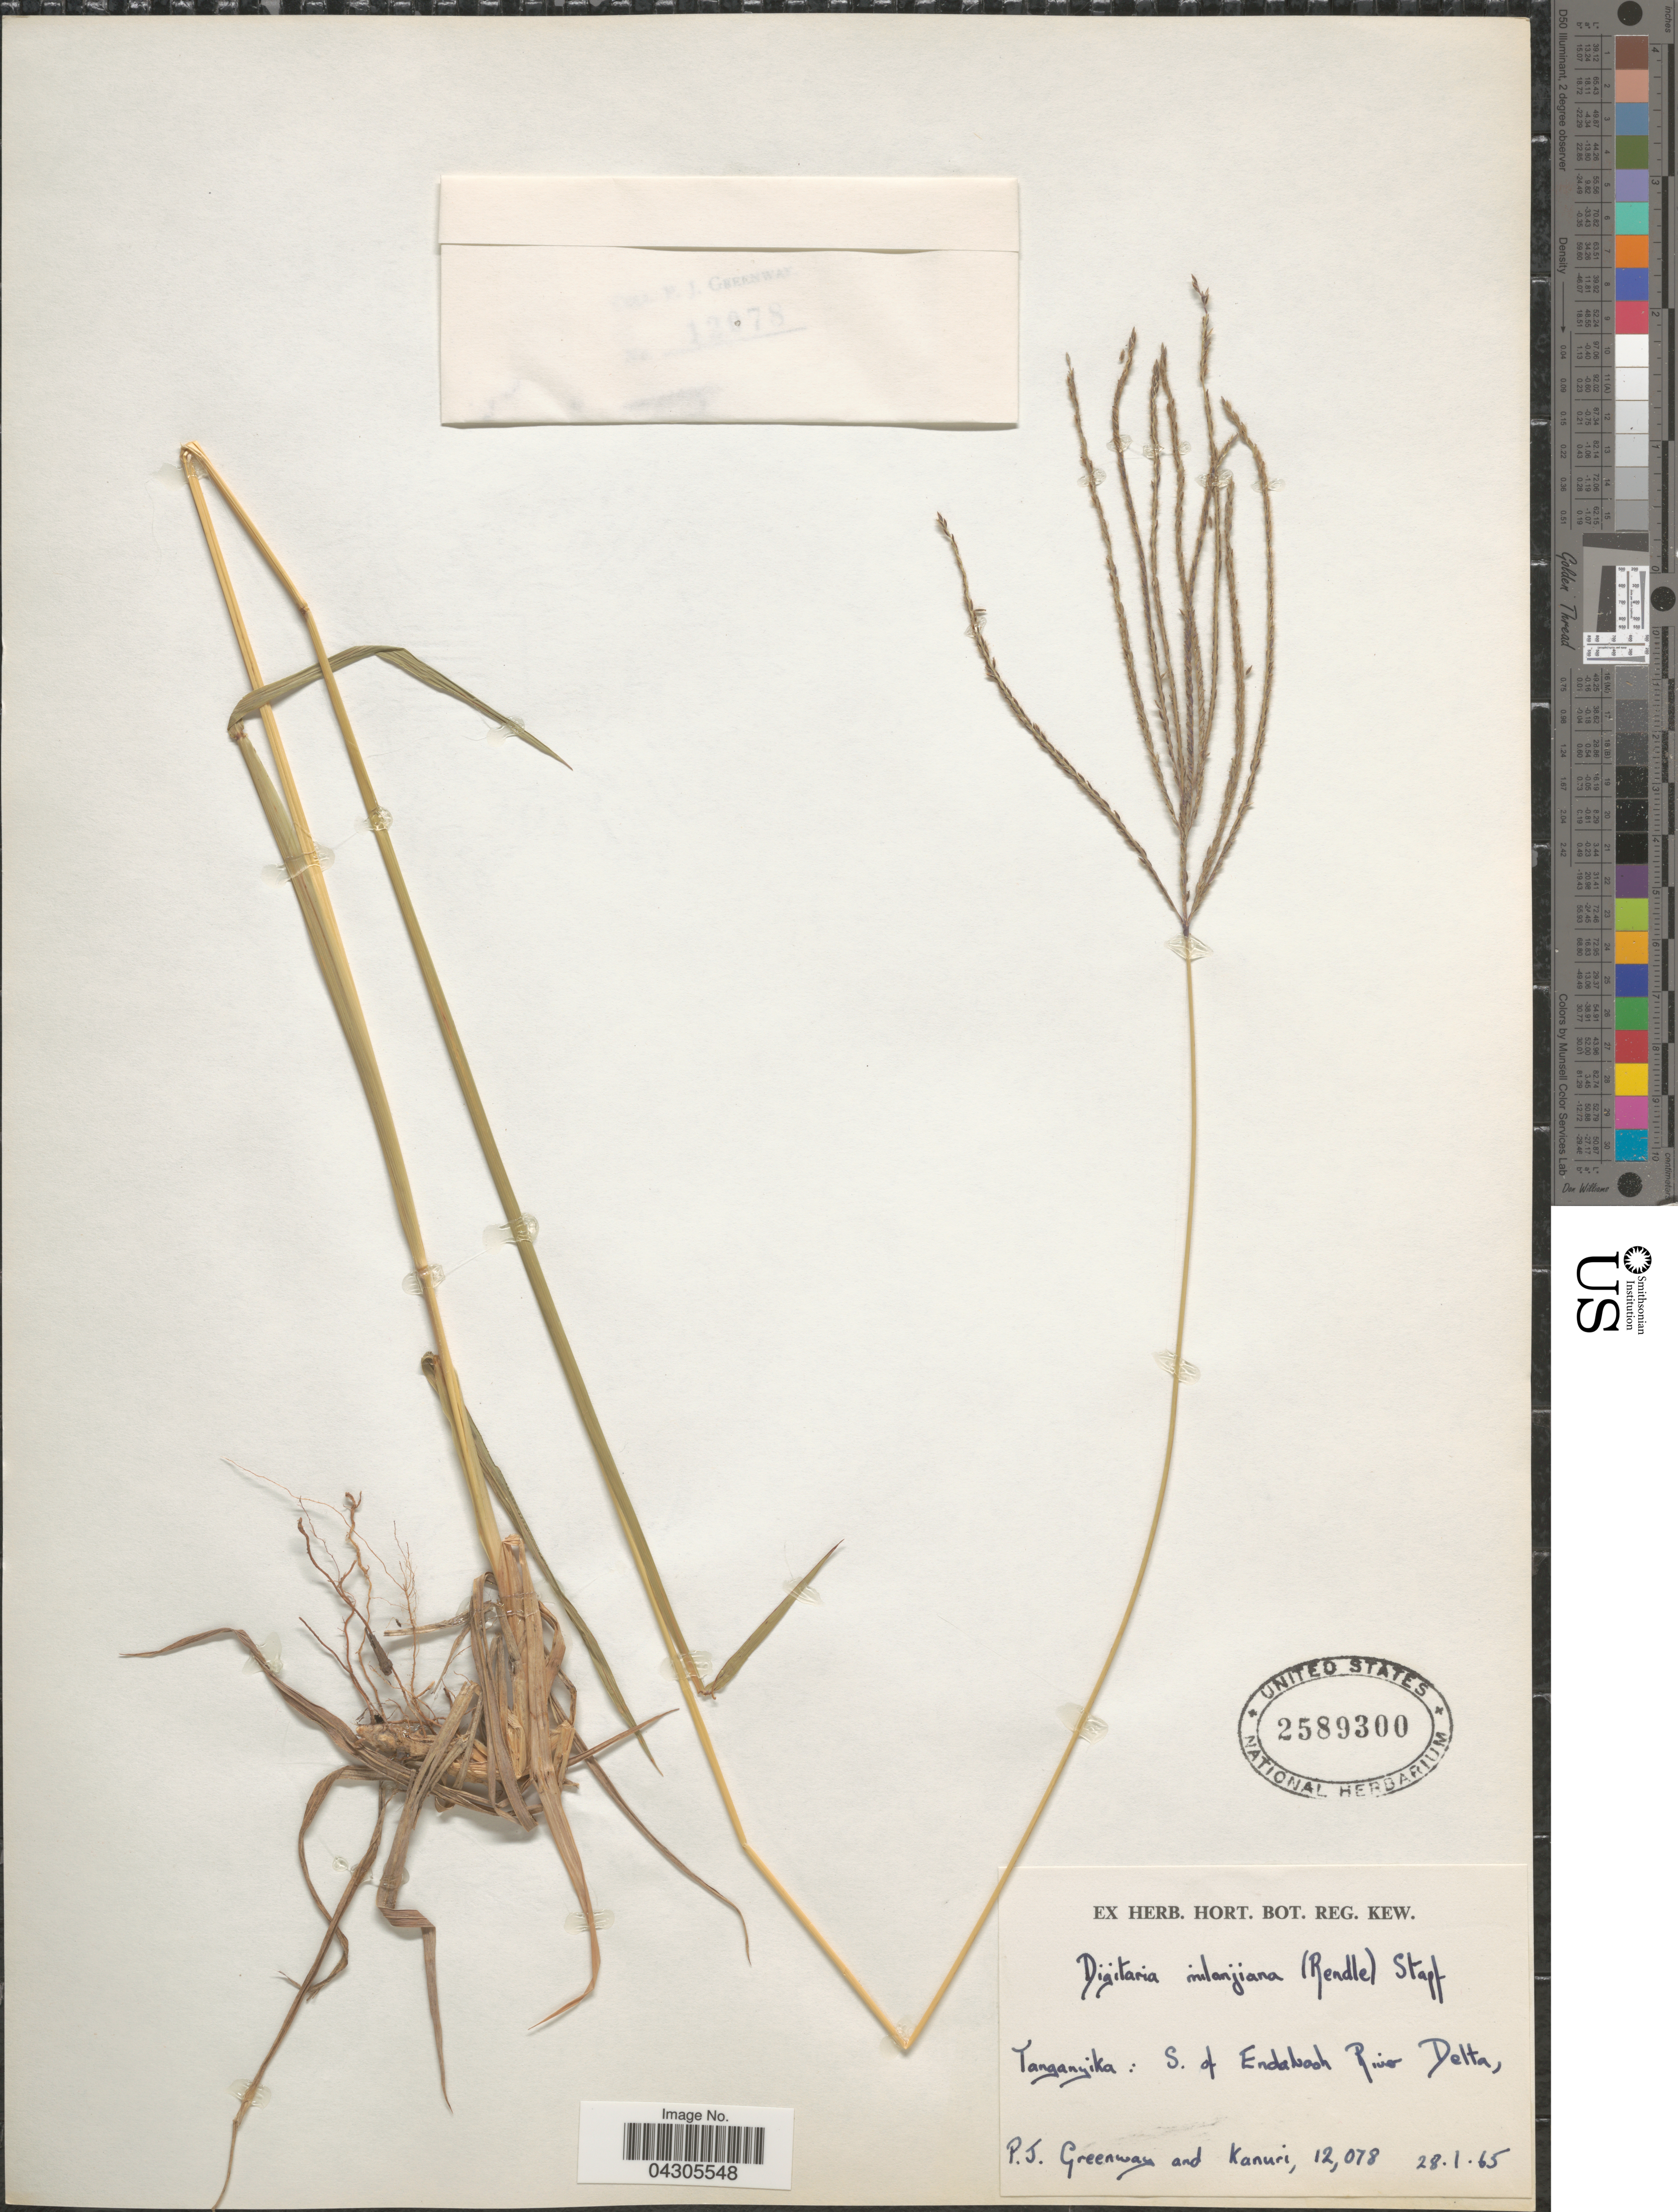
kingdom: Plantae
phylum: Tracheophyta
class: Liliopsida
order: Poales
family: Poaceae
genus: Digitaria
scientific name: Digitaria milanjiana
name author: (Rendle) Stapf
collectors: P. J. Greenway & -. Kanuri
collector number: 12078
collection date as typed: Transcribed d/m/y: 28/1/65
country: Tanzania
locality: Tanganyika: S. of Endabooh River Delta.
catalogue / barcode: US 2589300